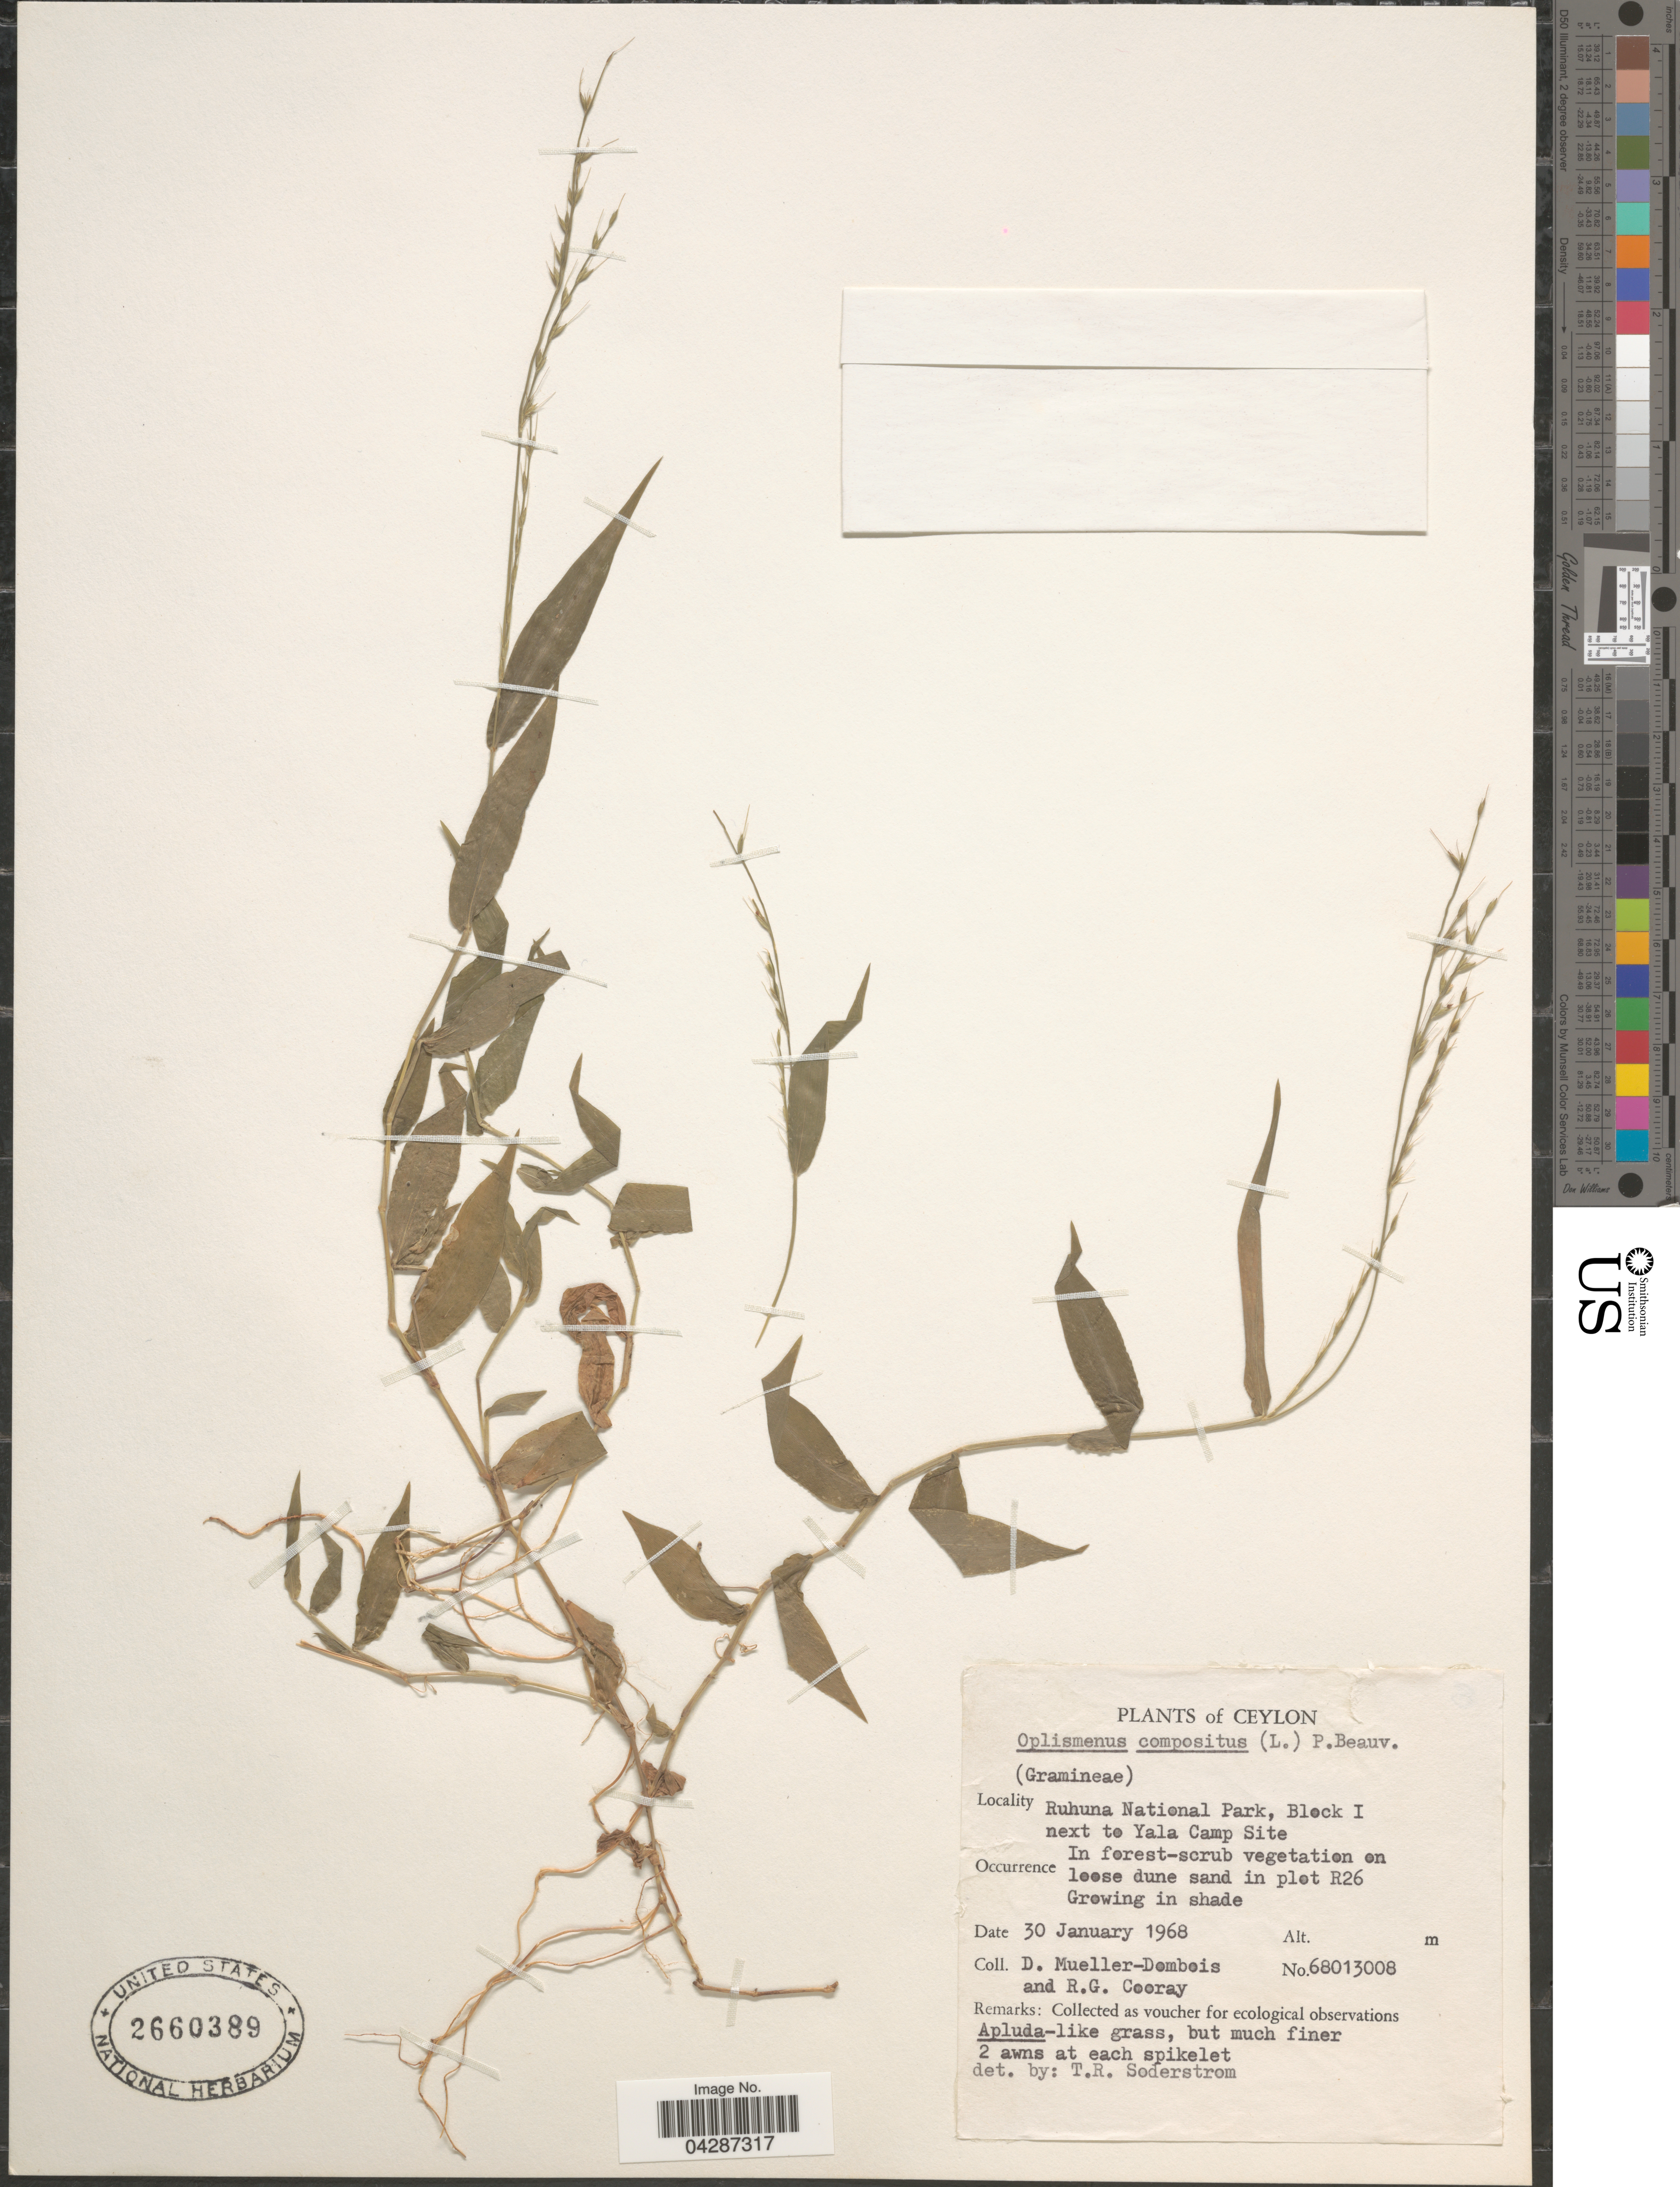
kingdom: Plantae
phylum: Tracheophyta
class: Liliopsida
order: Poales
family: Poaceae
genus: Oplismenus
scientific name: Oplismenus compositus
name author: (L.) P. Beauv.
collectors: D. Mueller-Dombois & R. Cooray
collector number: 68013008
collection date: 1968-01-30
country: Sri Lanka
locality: Ceylon. Ruhuna National Park, Block 1 next to Yala Camp Site. In forest-scrub vegetation on loose dune sand in plot R26. Growing in shade.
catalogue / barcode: US 2660389